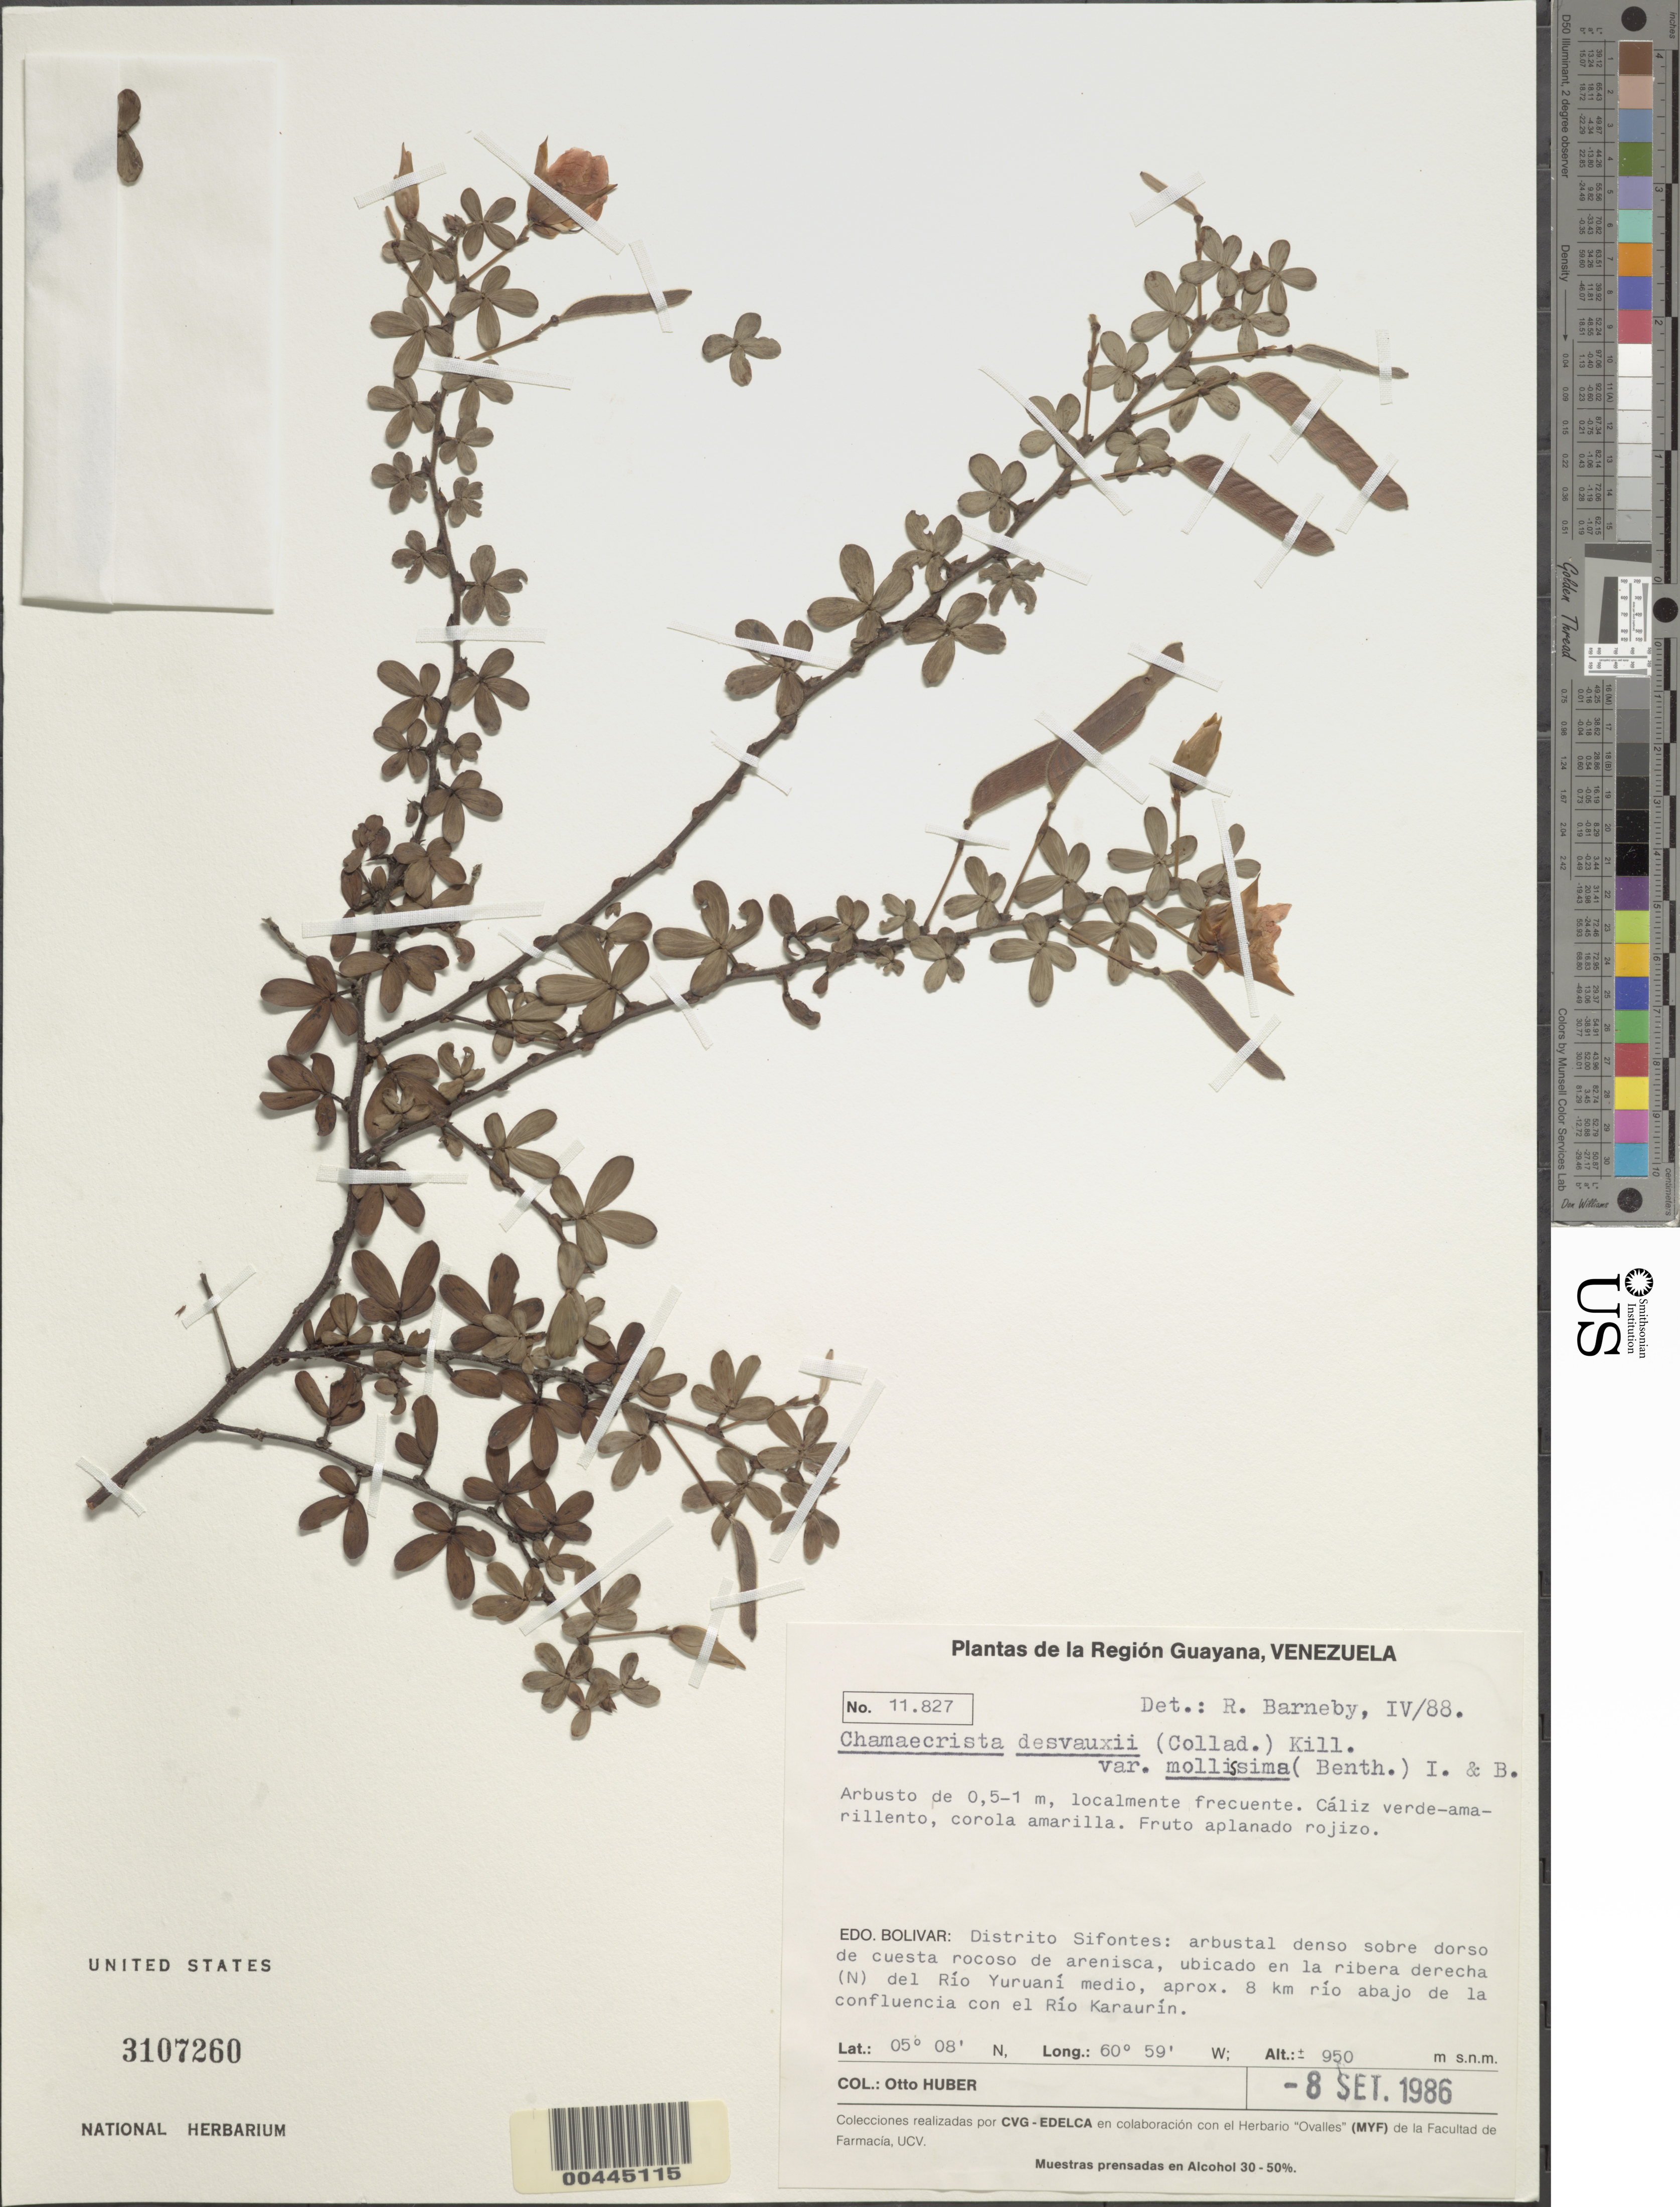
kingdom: Plantae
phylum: Tracheophyta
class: Magnoliopsida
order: Fabales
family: Fabaceae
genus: Chamaecrista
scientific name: Chamaecrista desvauxii var. mollissima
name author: (Benth.) H.S. Irwin & Barneby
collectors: O. Huber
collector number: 11827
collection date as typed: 08 Sep 1986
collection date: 1986-09-08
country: Venezuela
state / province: Bolivar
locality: Sifontes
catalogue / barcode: US 3107260